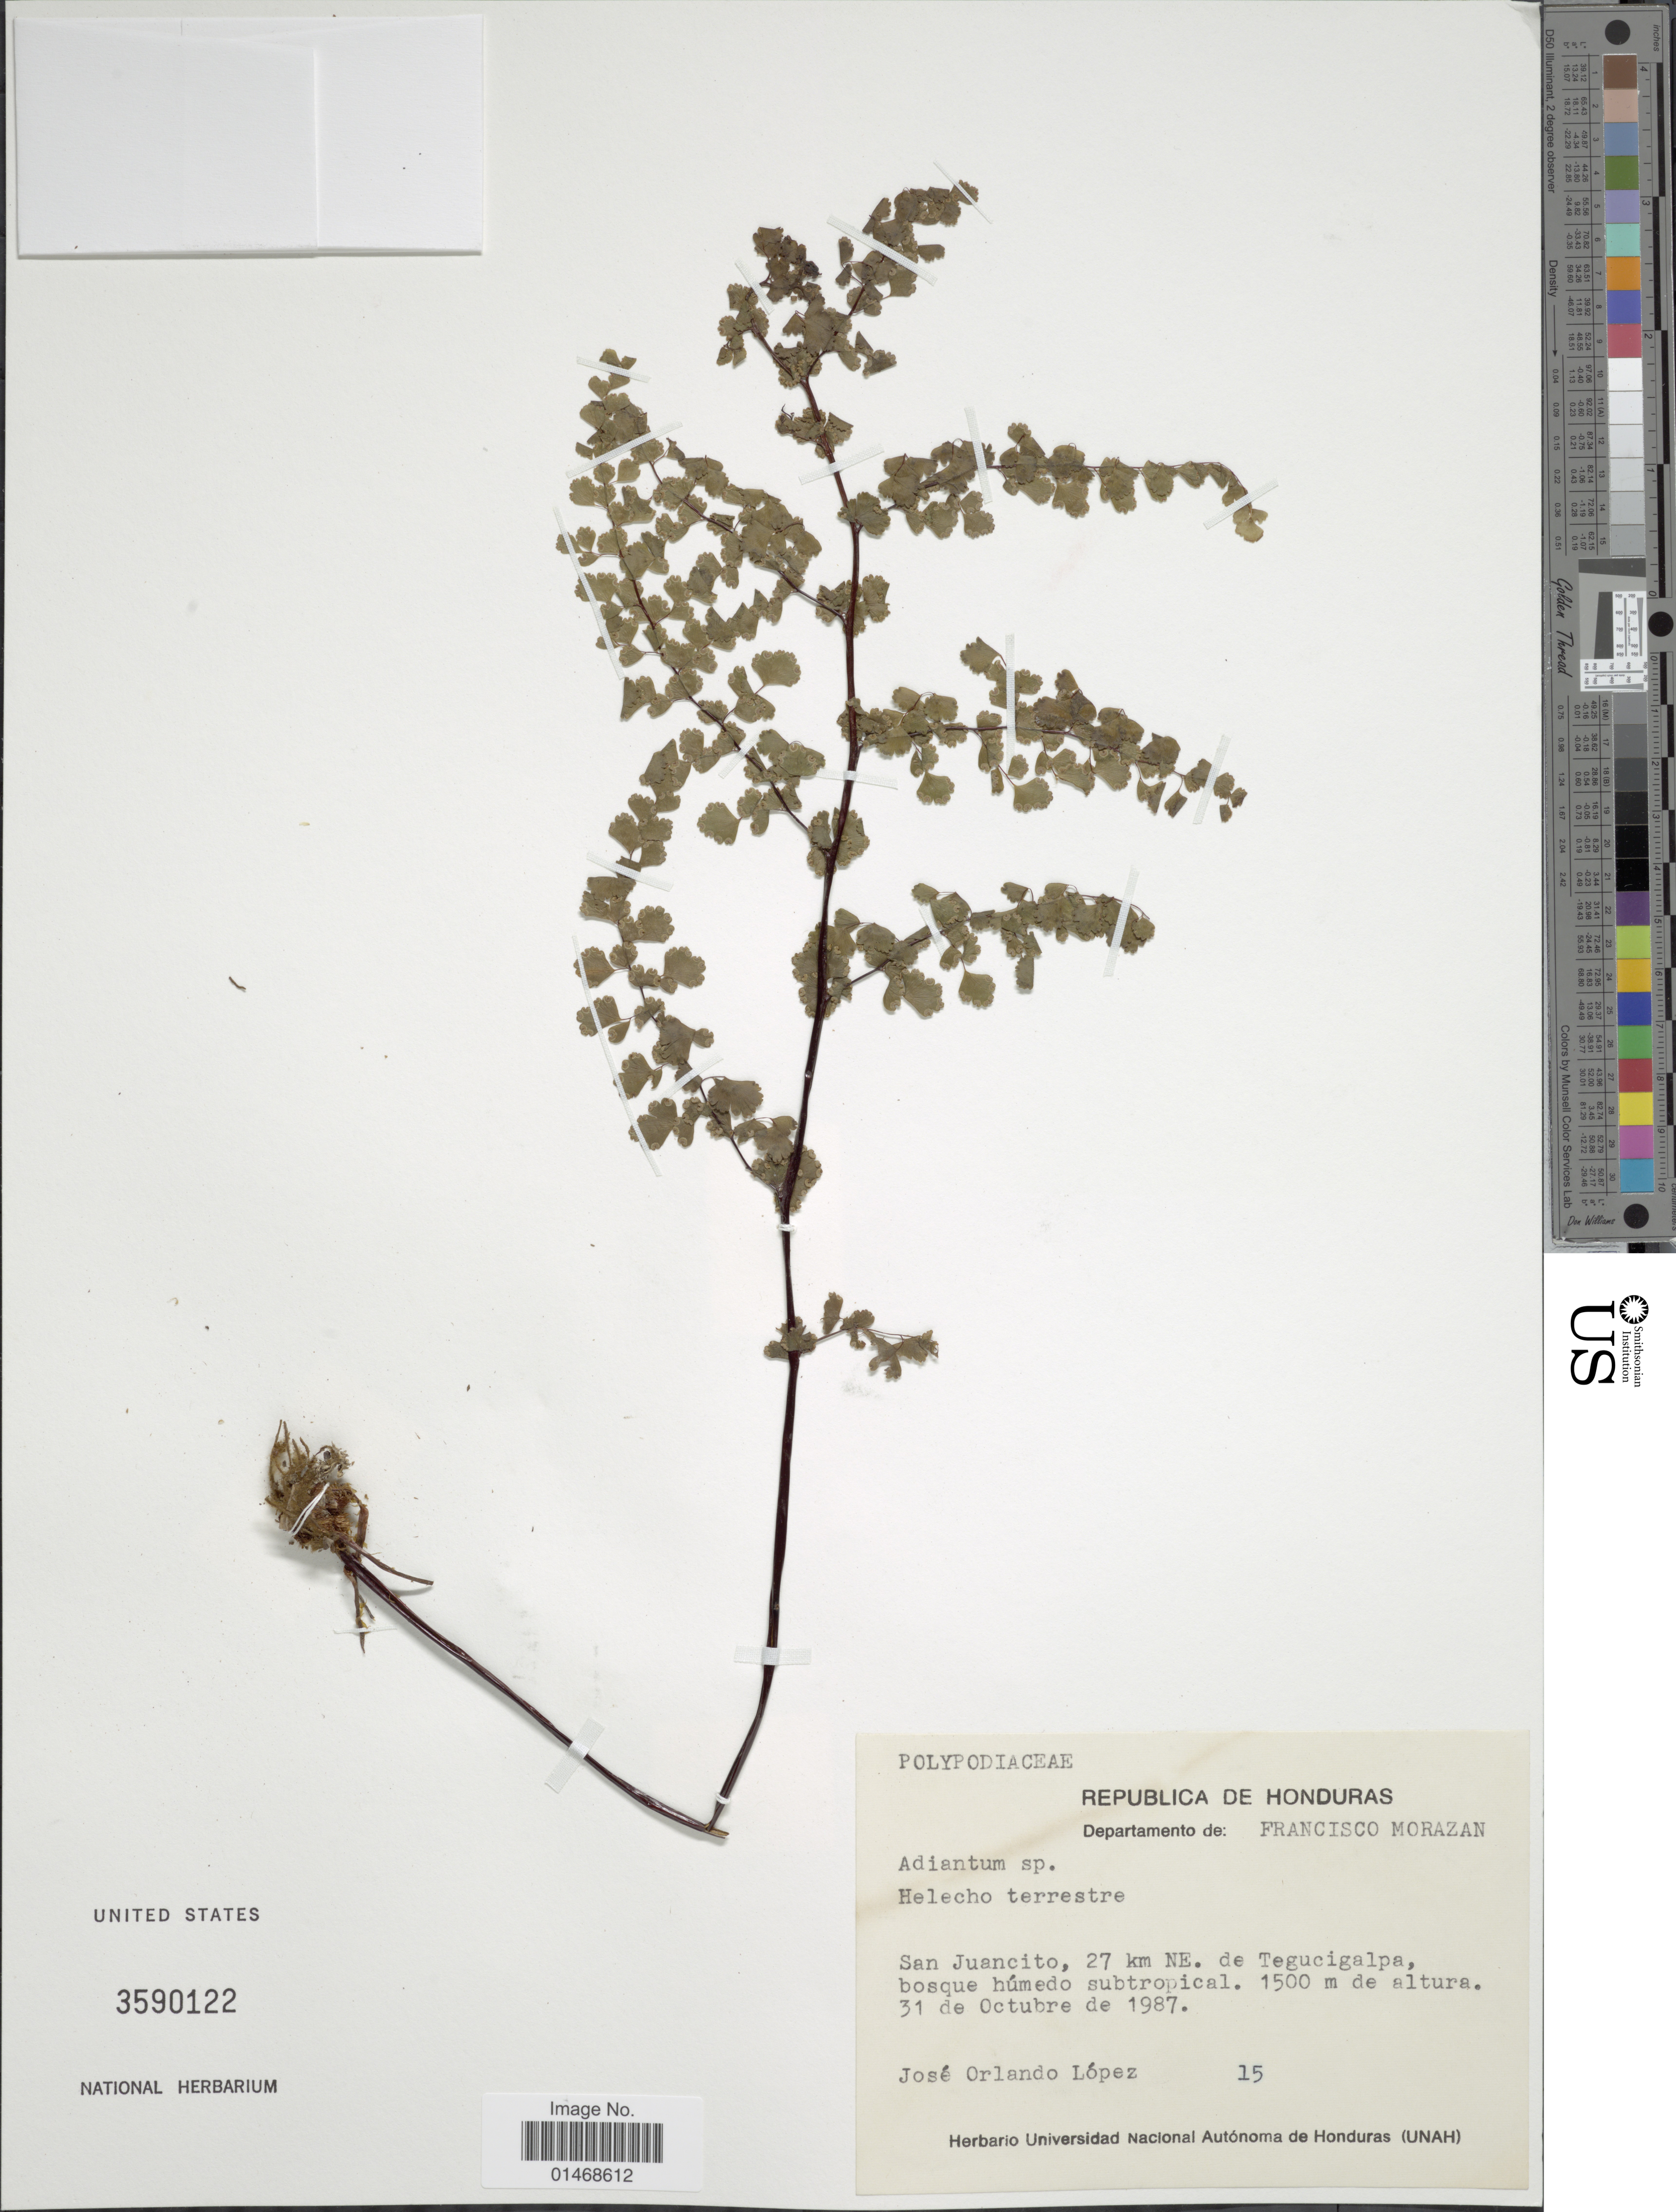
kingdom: Plantae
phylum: Tracheophyta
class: Polypodiopsida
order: Polypodiales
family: Pteridaceae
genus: Adiantum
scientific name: Adiantum sp.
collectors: J. Lopez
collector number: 15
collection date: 1987-10-31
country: Honduras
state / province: Fco. Morazán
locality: Departamento de: Francisco Morazan, San Juancito, 27 km NE de Tegucigalpa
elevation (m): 1500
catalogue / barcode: US 3590122